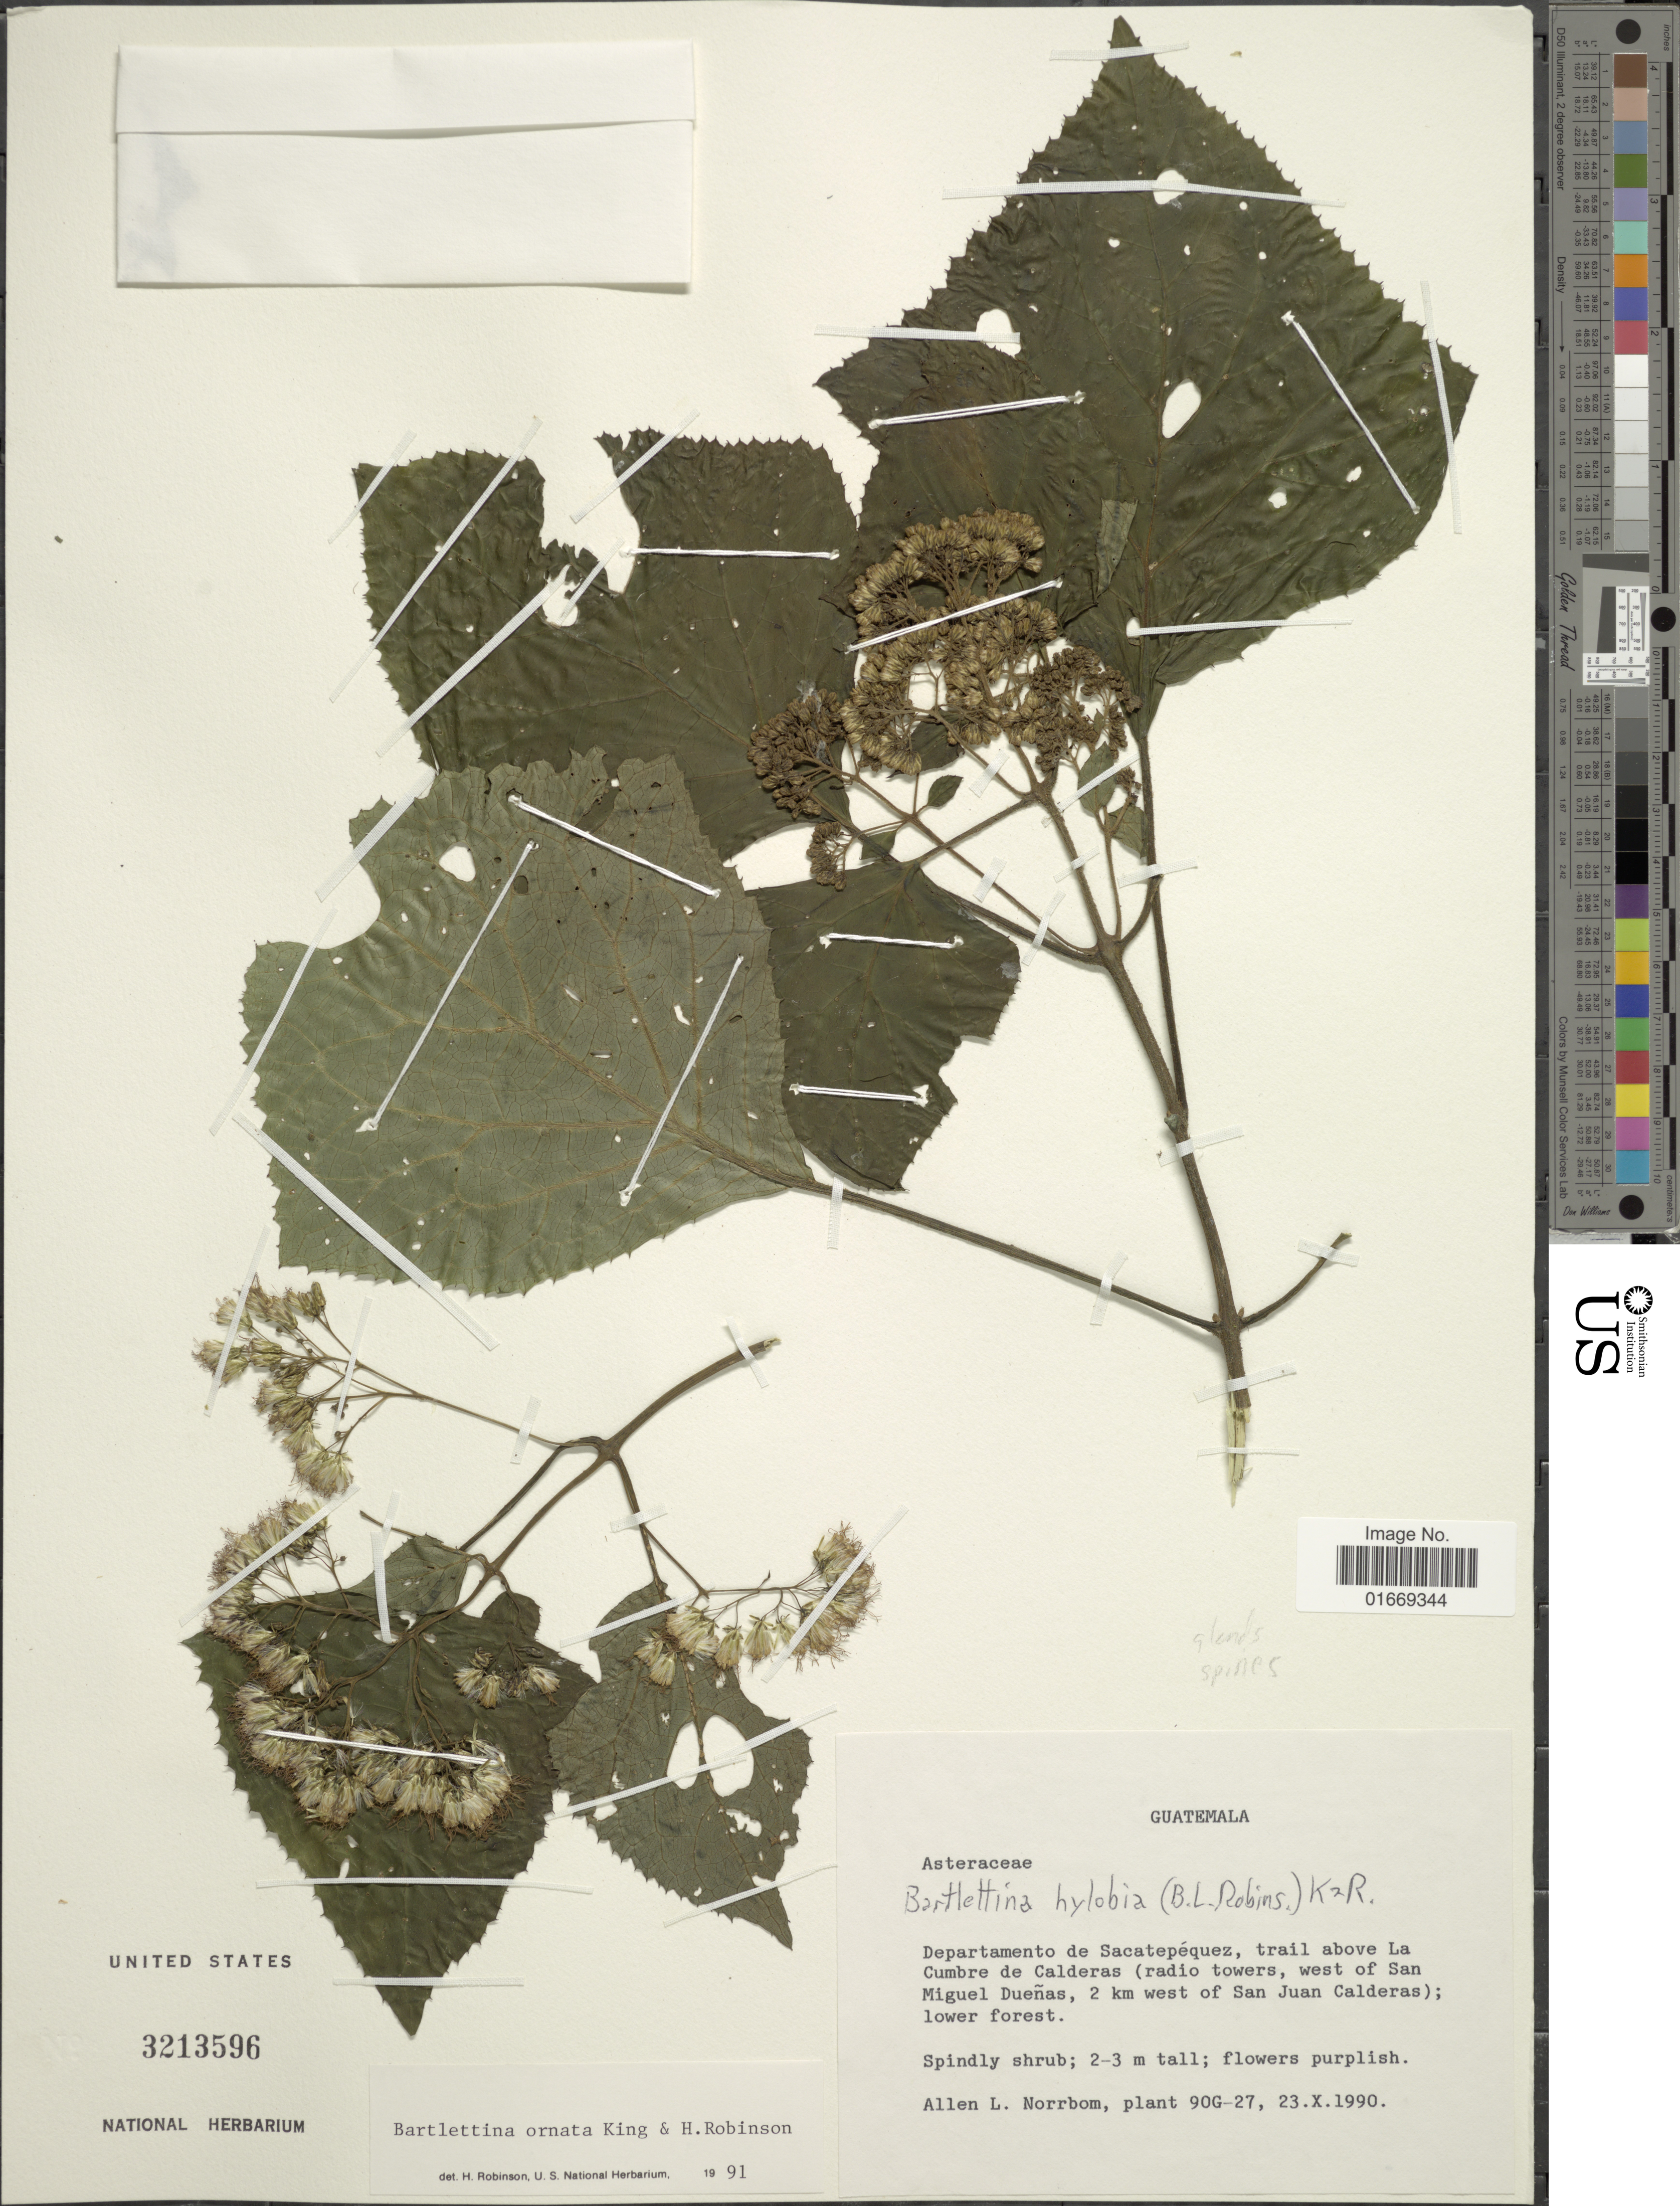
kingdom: Plantae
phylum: Tracheophyta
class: Magnoliopsida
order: Asterales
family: Asteraceae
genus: Bartlettina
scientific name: Bartlettina ornata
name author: R.M. King & H. Rob.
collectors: A. L. Norrbom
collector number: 90G-27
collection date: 1990-10-23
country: Guatemala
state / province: Sacatepéquez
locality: Departamento de Sacatepéquez, trail above La Cumbre de Calderas (radio towers, west of San Miguel Dueñas, 2 km west of San Juan Calderas)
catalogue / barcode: US 3213596